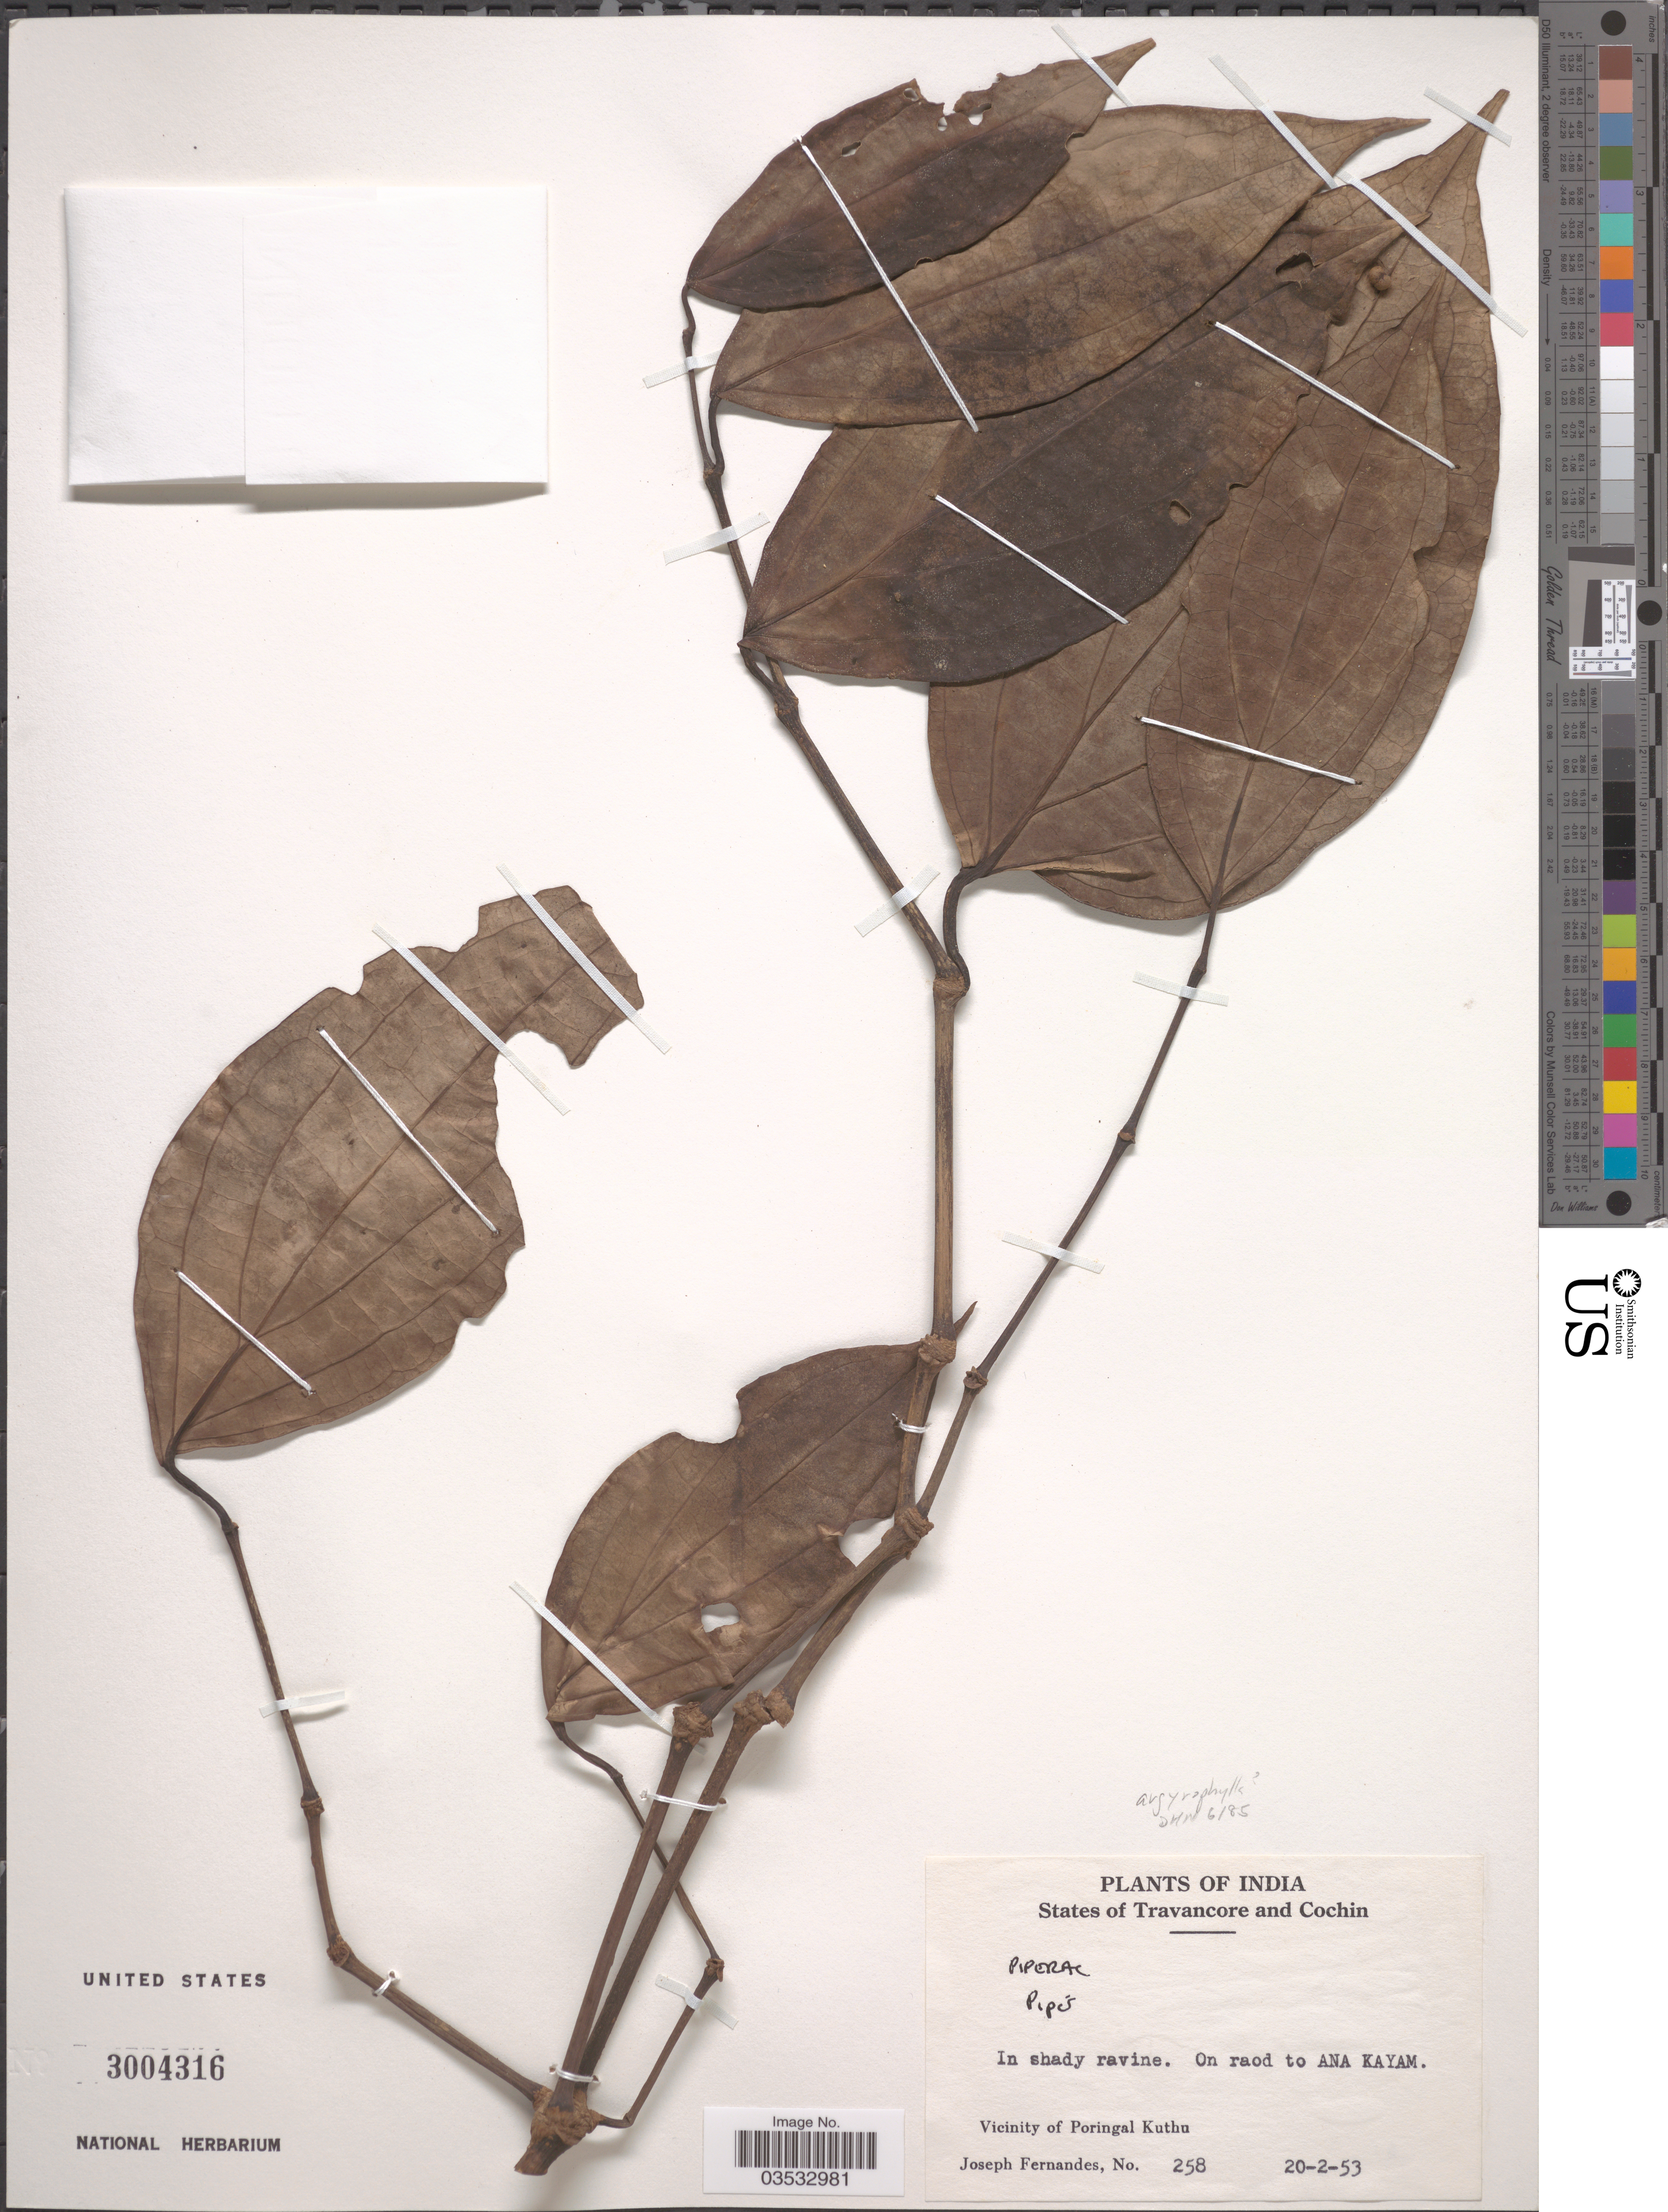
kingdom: Plantae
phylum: Tracheophyta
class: Magnoliopsida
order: Piperales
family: Piperaceae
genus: Piper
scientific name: Piper argyrophyllum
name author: Miq.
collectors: J. Fernandes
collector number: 258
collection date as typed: Transcribed d/m/y: 20/2/53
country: India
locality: States of Travancore and Cochin. On road to Ana Kayam. Vicinity of Poringal Kuthu.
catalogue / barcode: US 3004316